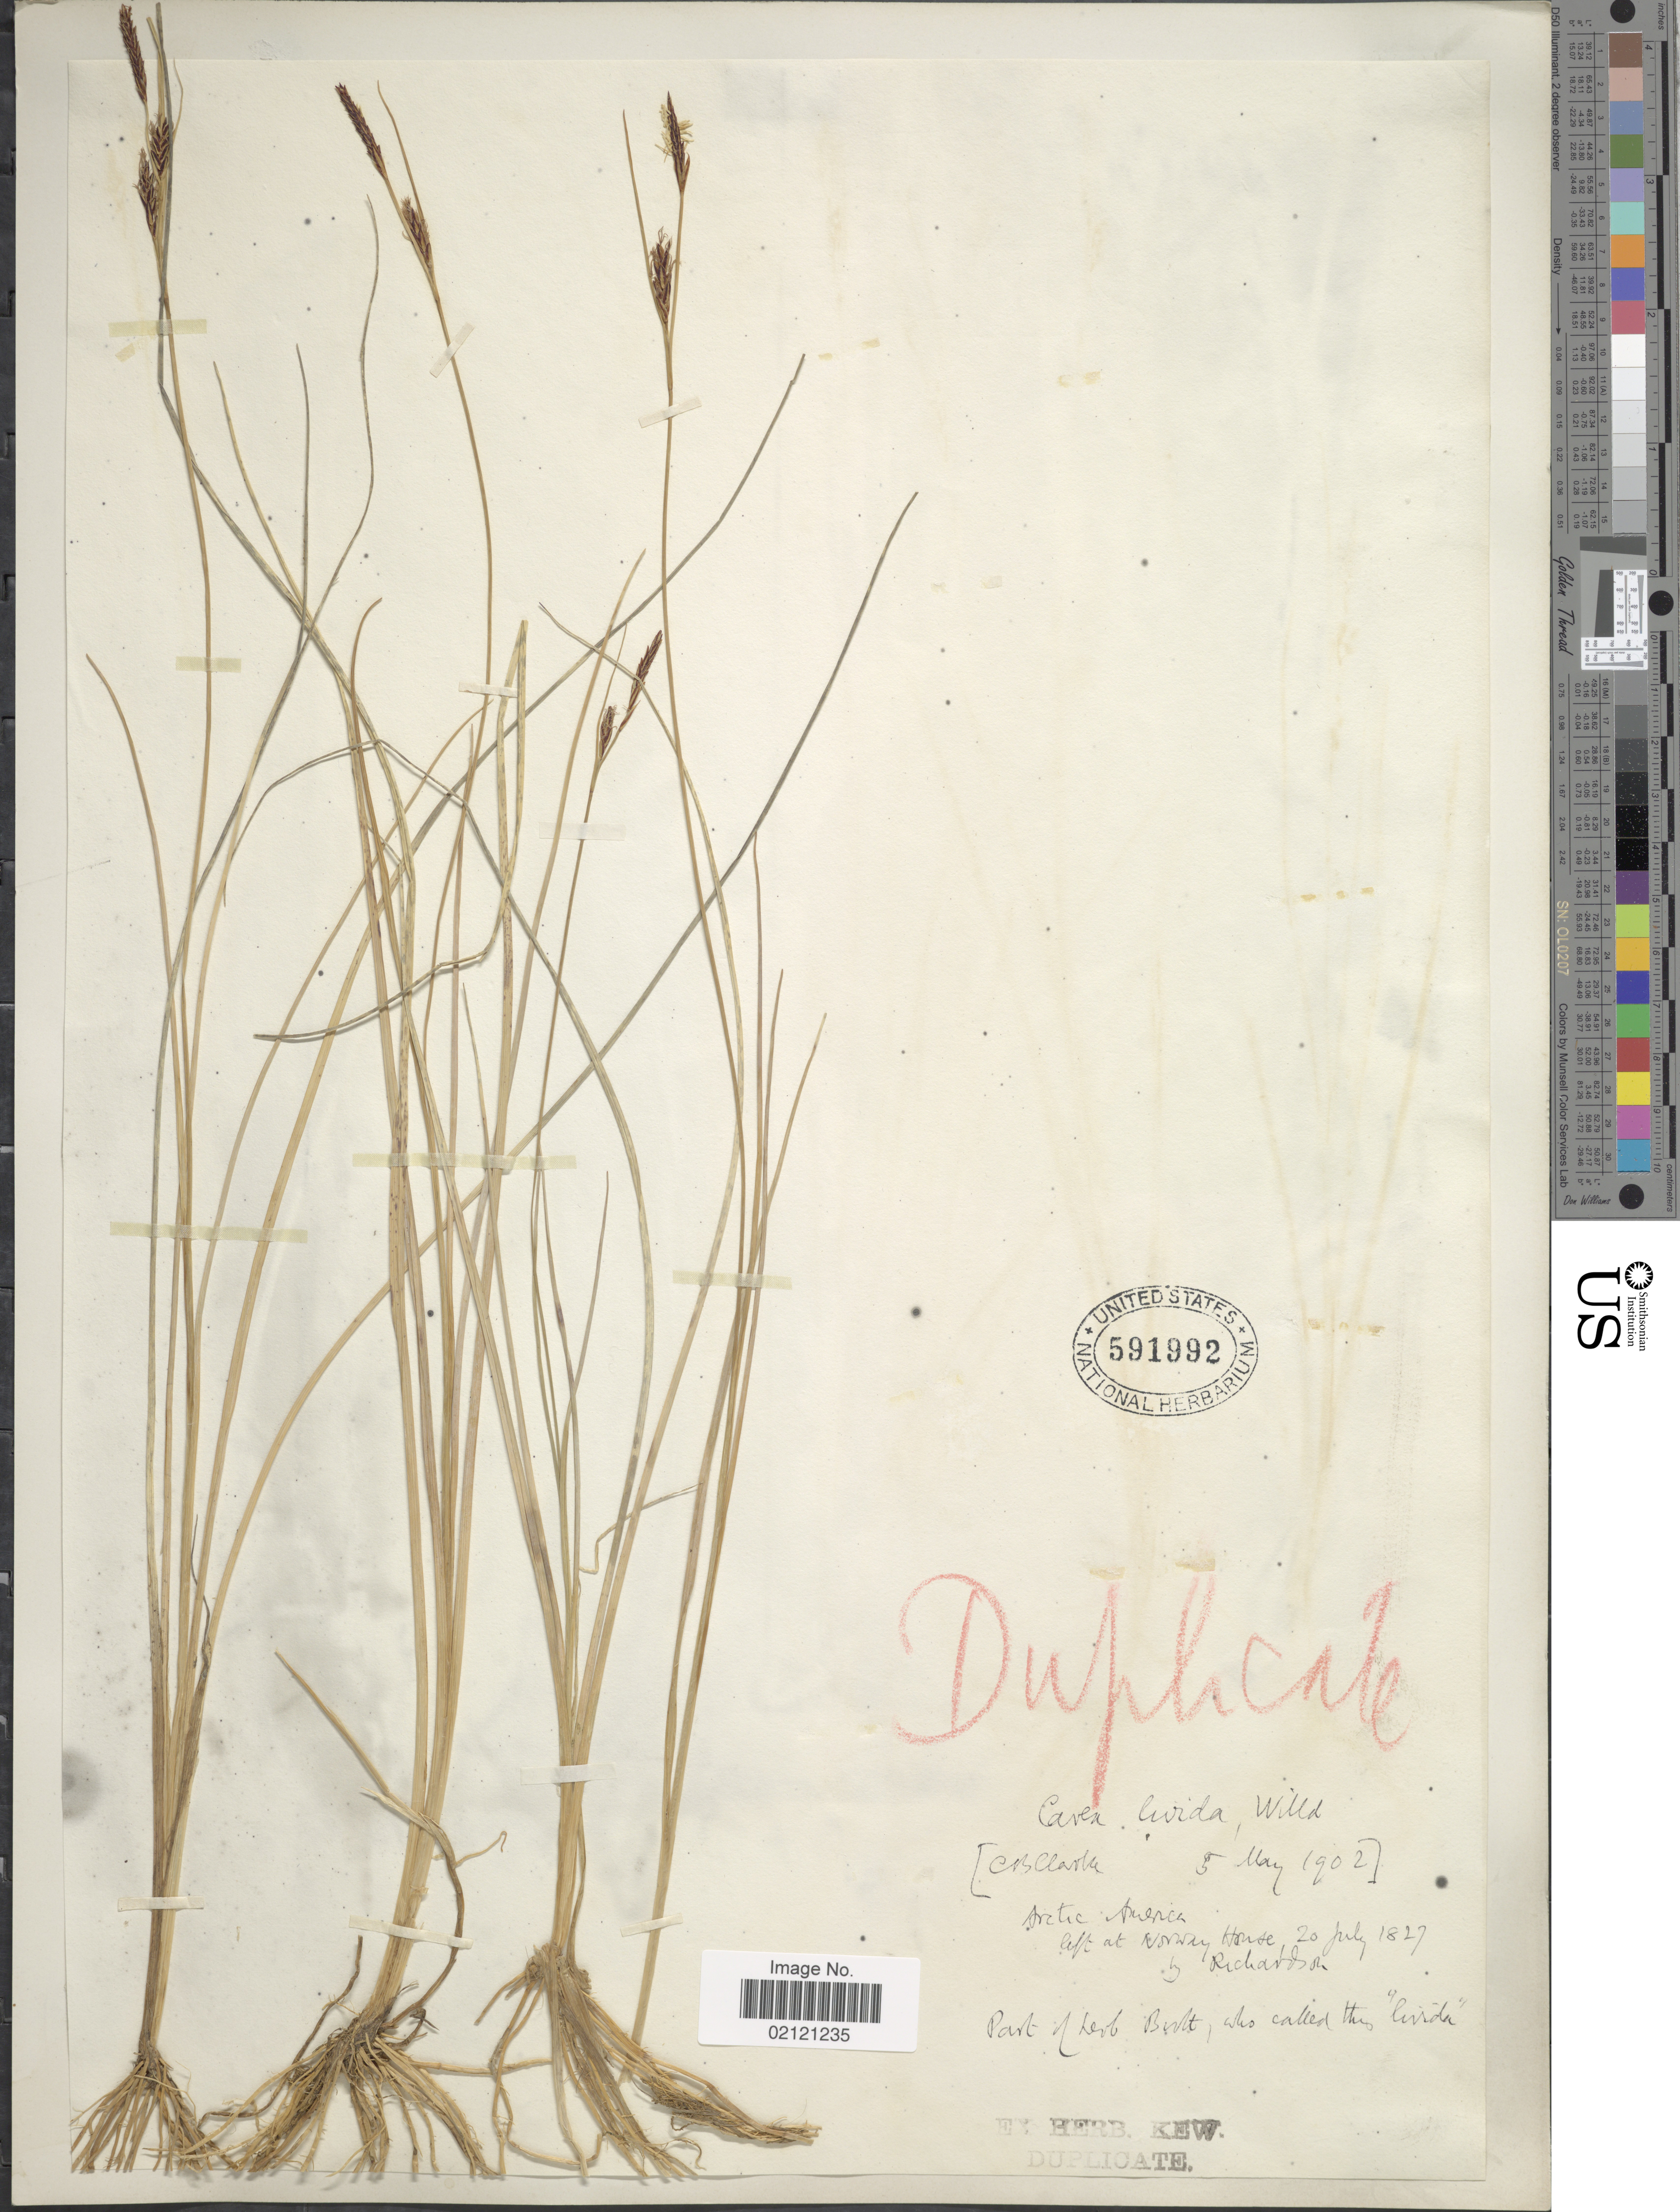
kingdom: Plantae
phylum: Tracheophyta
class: Liliopsida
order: Poales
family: Cyperaceae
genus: Carex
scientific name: Carex livida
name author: (Wahlenb.) Willd.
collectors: -- Richardson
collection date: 1827-07-20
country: Canada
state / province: Manitoba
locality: Arctic America, left at Norway House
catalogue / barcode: US 591992